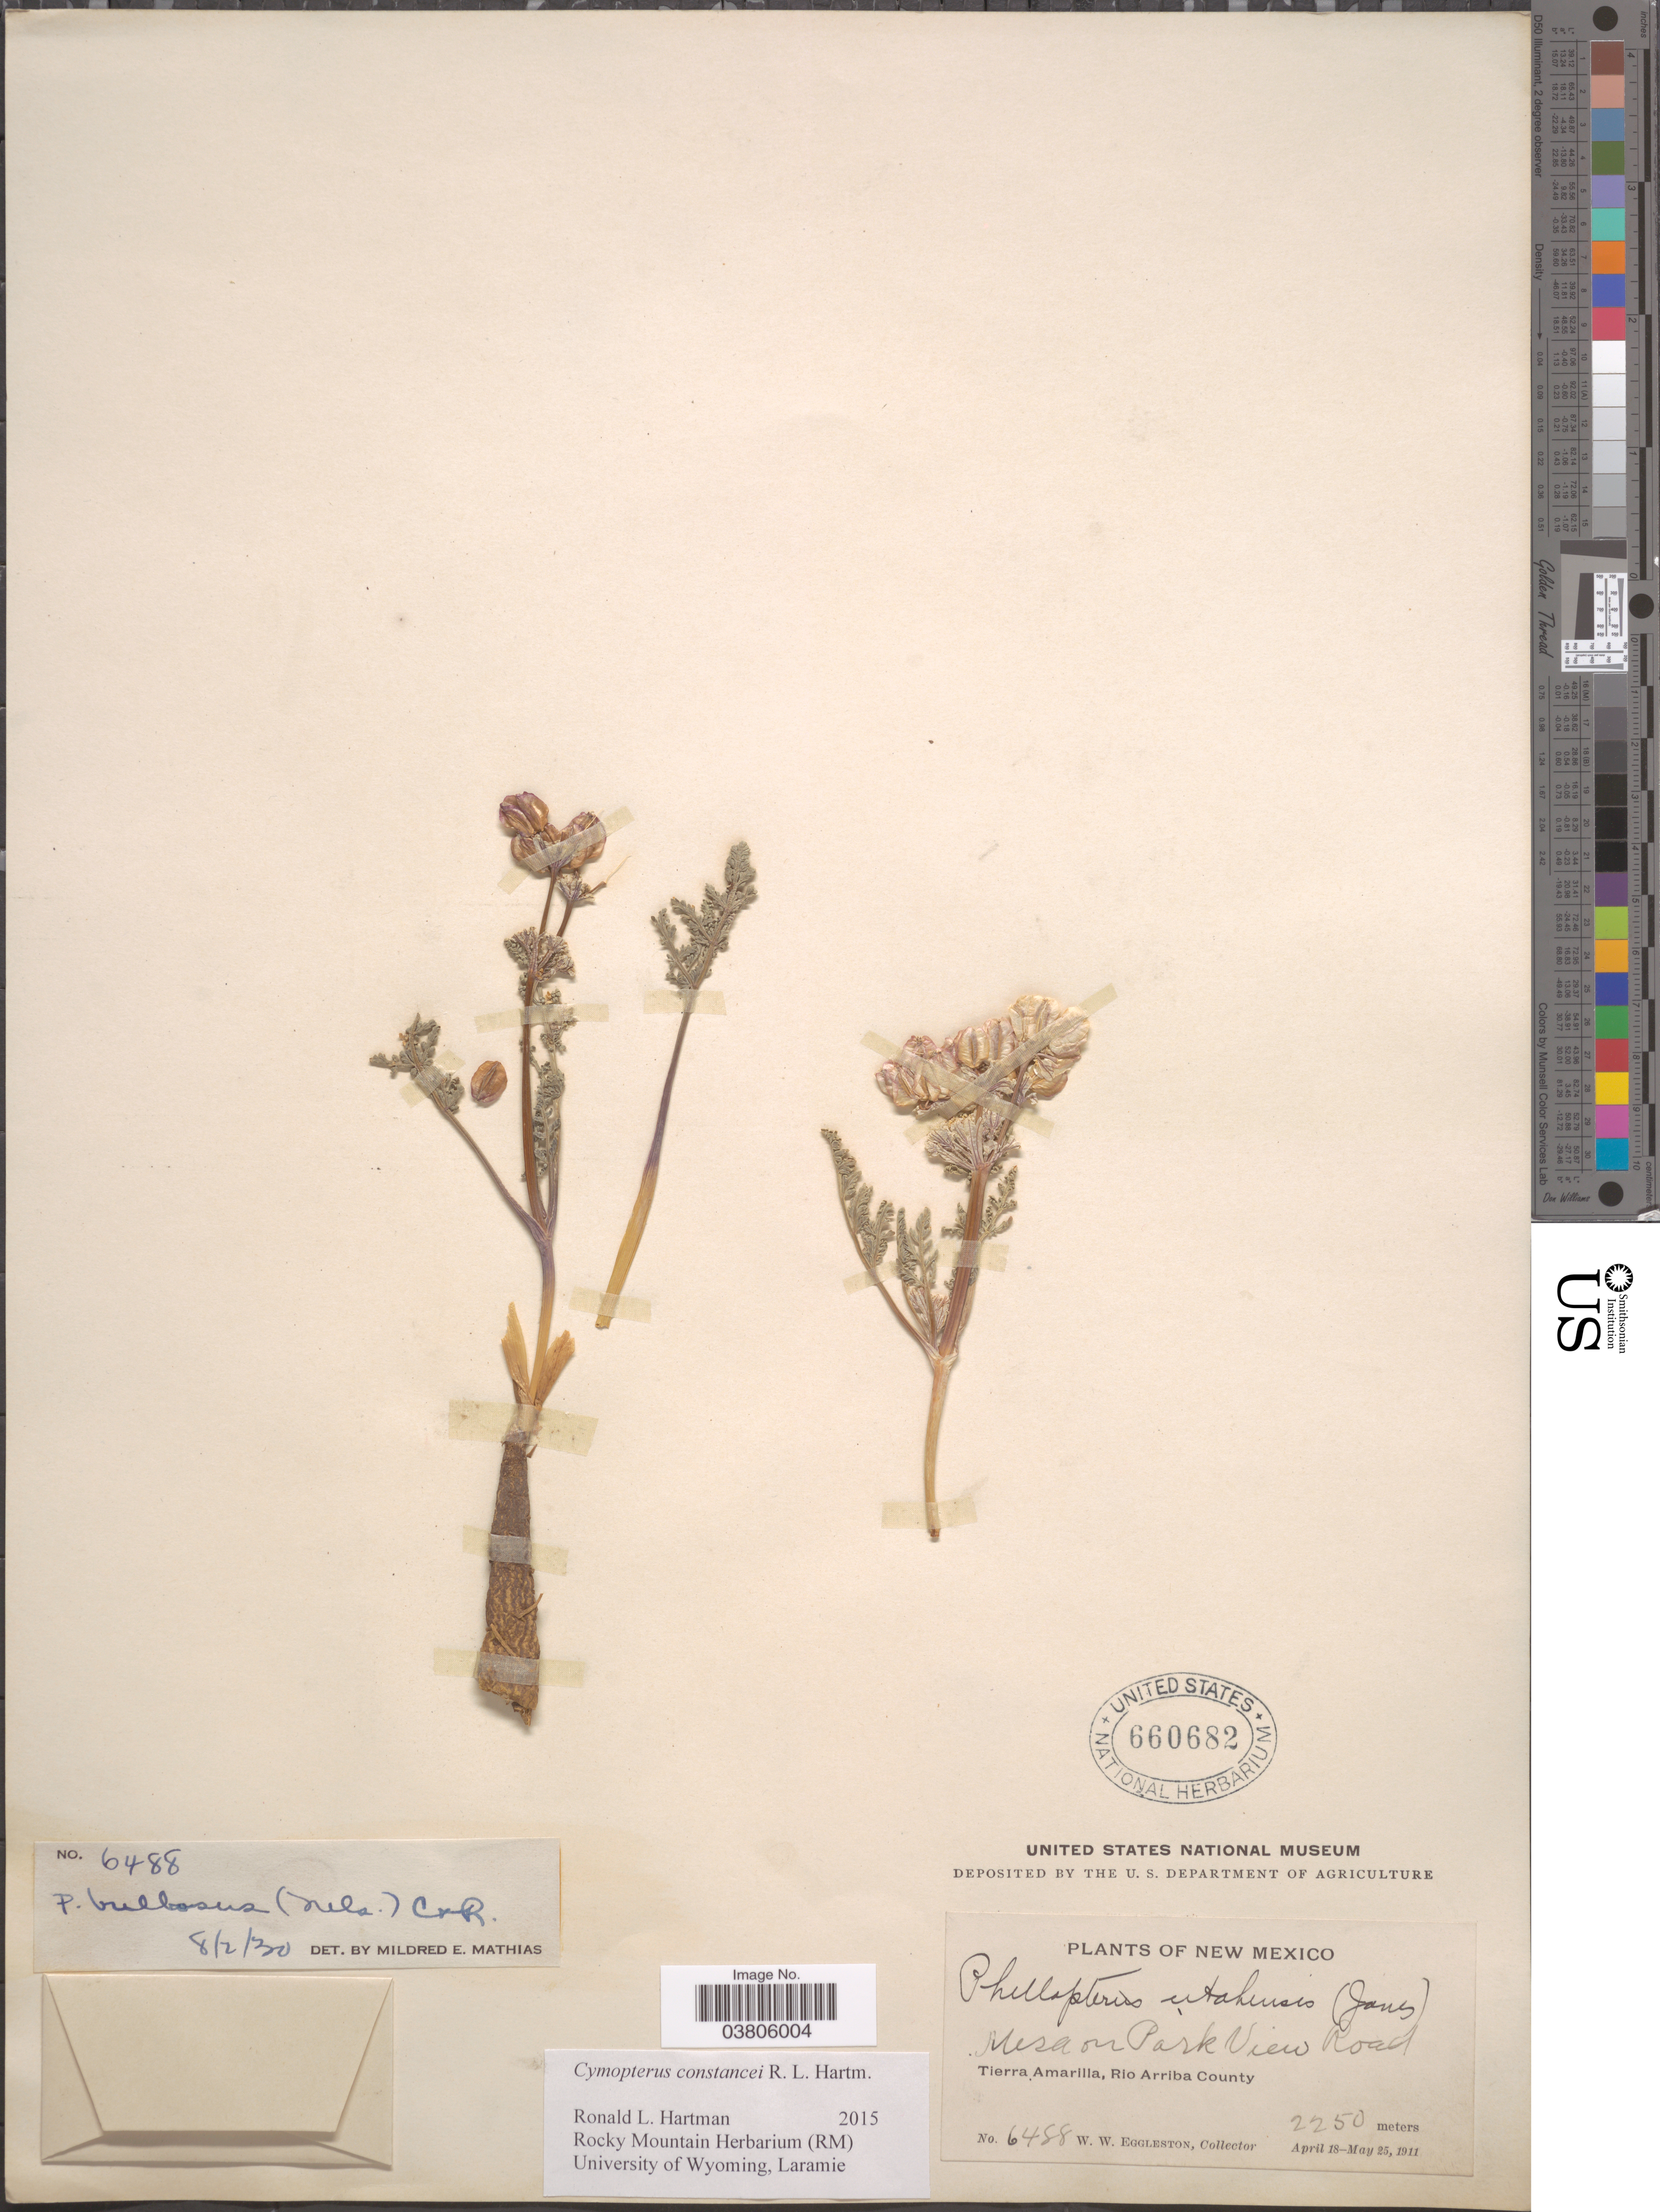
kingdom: Plantae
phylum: Tracheophyta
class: Magnoliopsida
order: Apiales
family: Apiaceae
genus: Cymopterus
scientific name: Cymopterus constancei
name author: R.L. Hartm.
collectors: W. W. Eggleston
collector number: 6488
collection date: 1911-04-18/1911-05-25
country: United States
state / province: New Mexico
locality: Mesa on Park View Road. Tierra Amarilla, Rio Arriba County.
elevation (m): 2250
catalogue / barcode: US 660682